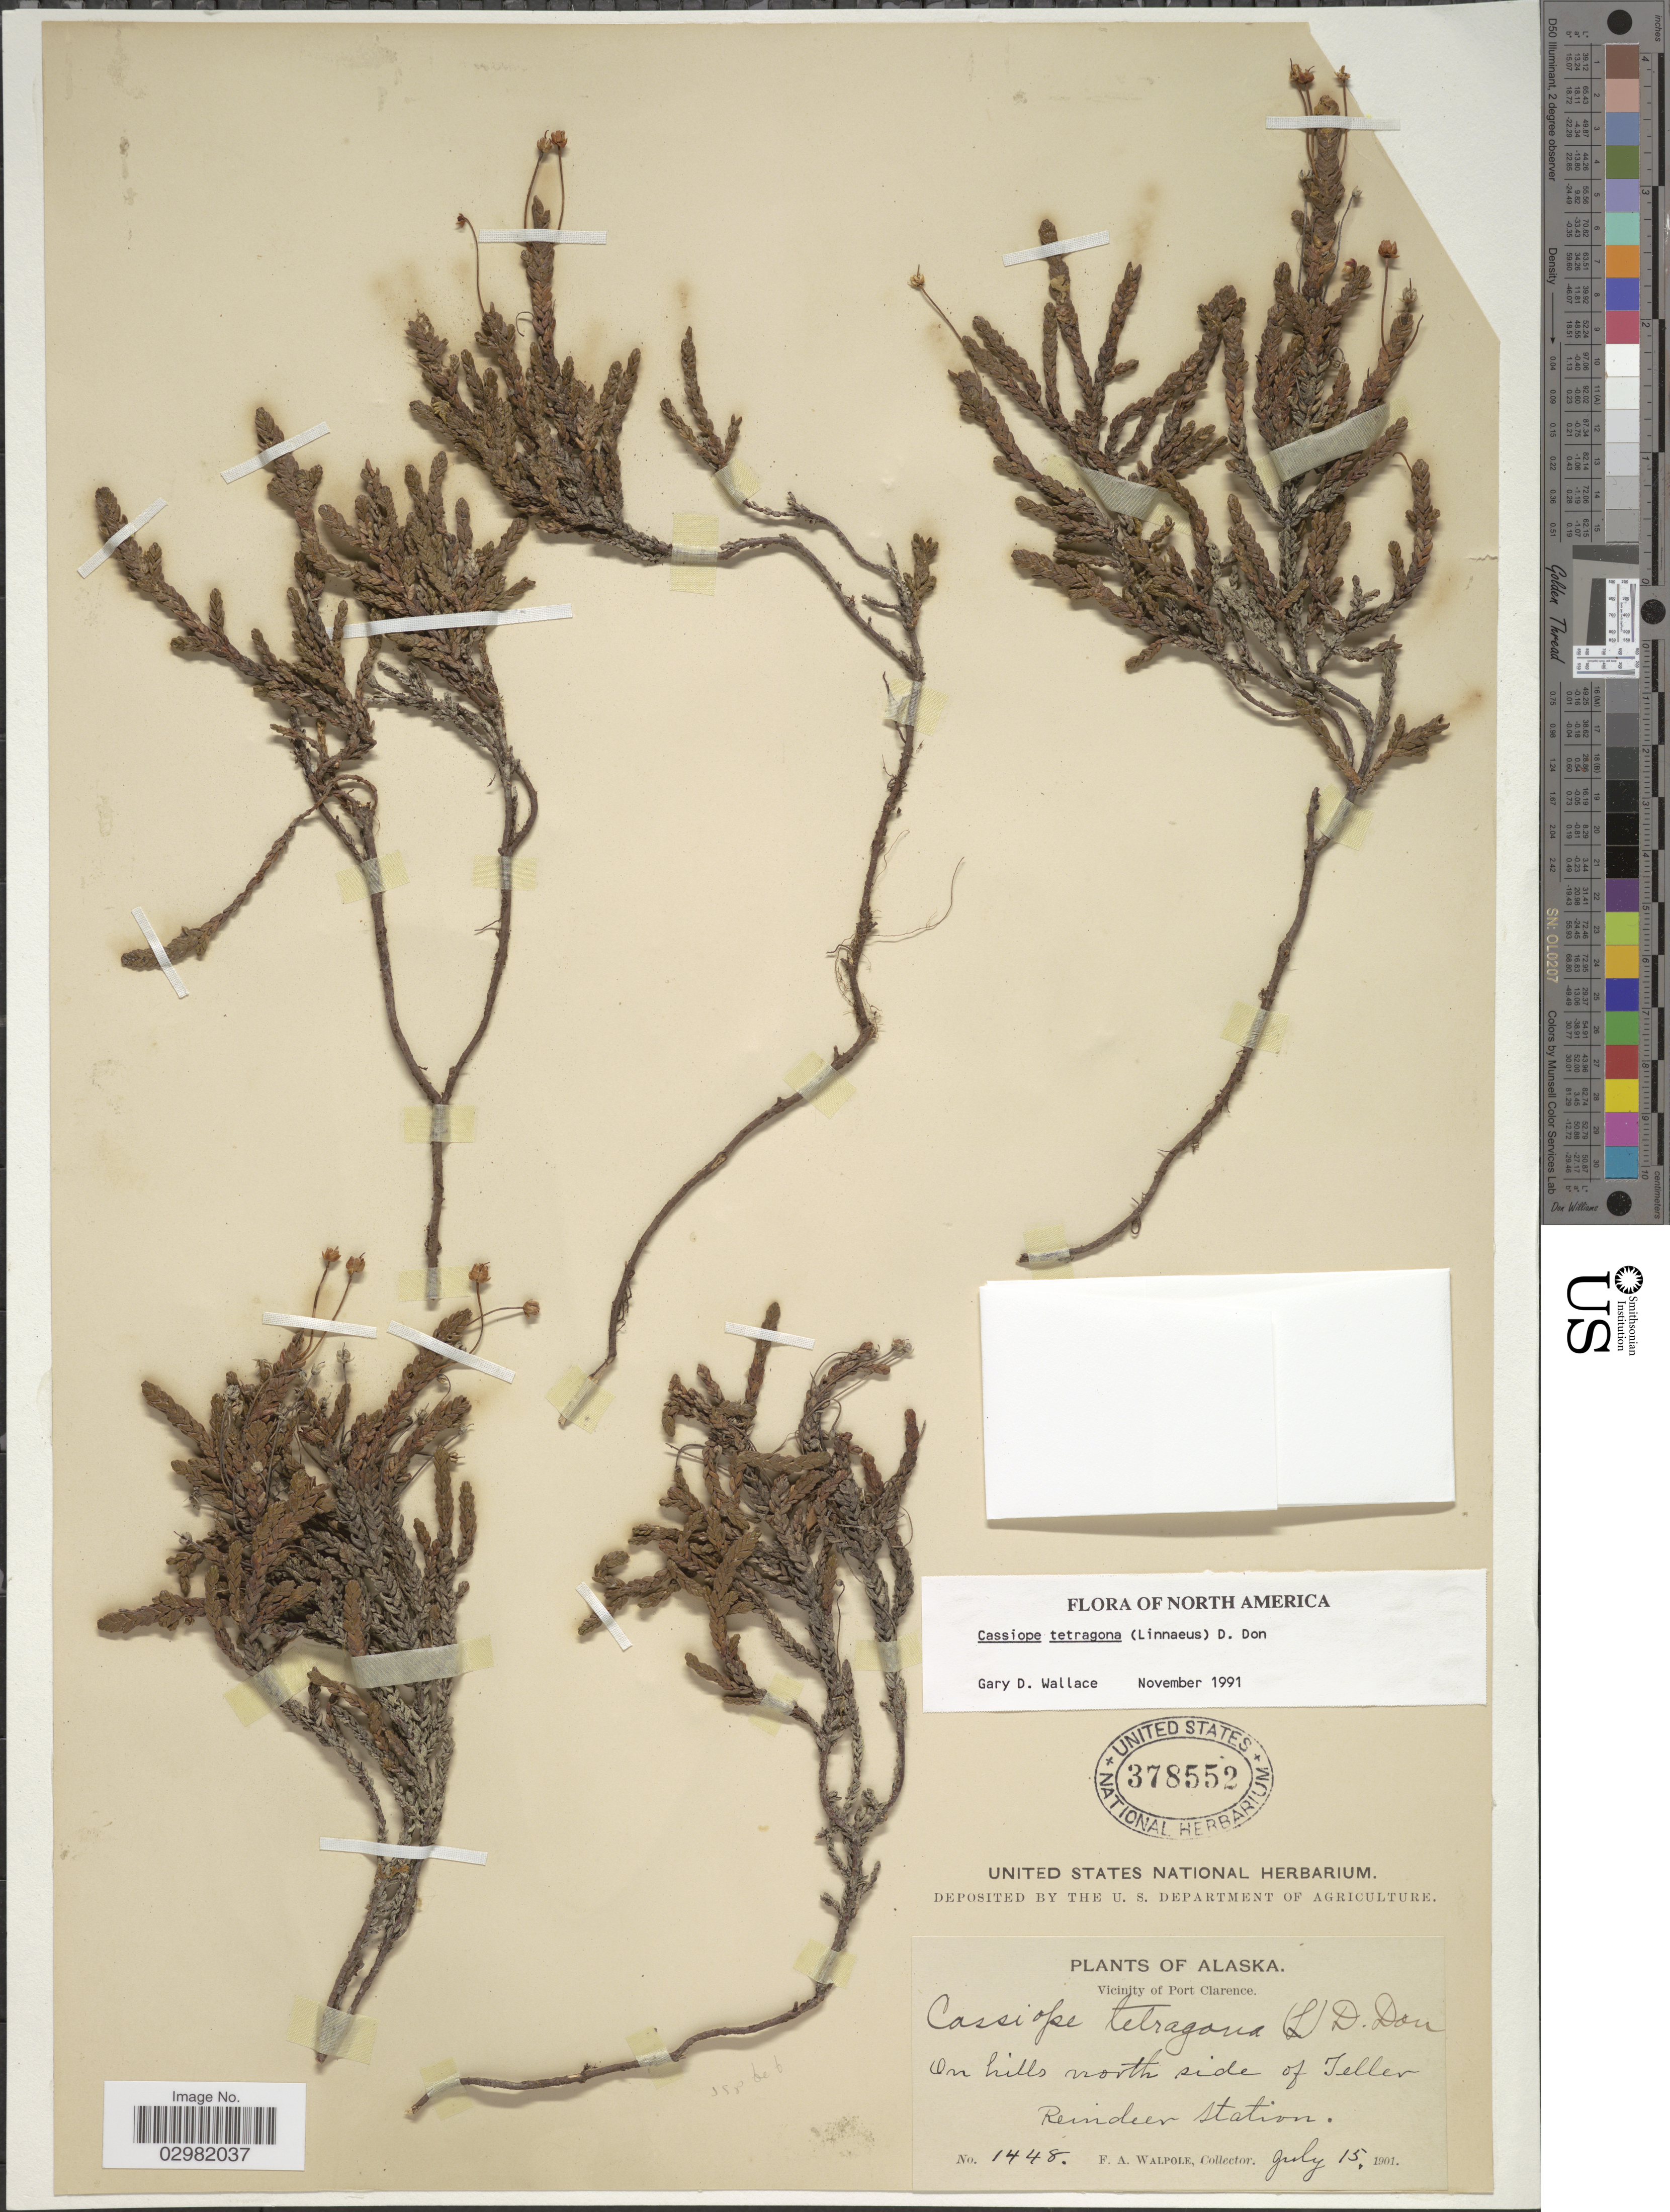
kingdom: Plantae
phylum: Tracheophyta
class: Magnoliopsida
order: Ericales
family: Ericaceae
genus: Cassiope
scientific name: Cassiope tetragona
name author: (L.) D. Don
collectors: F. Walpole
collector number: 1448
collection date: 1901-07-15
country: United States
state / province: Alaska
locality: Vicinity of Port Clarence. On hills north side of Teller Reindeer station.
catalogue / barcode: US 378552